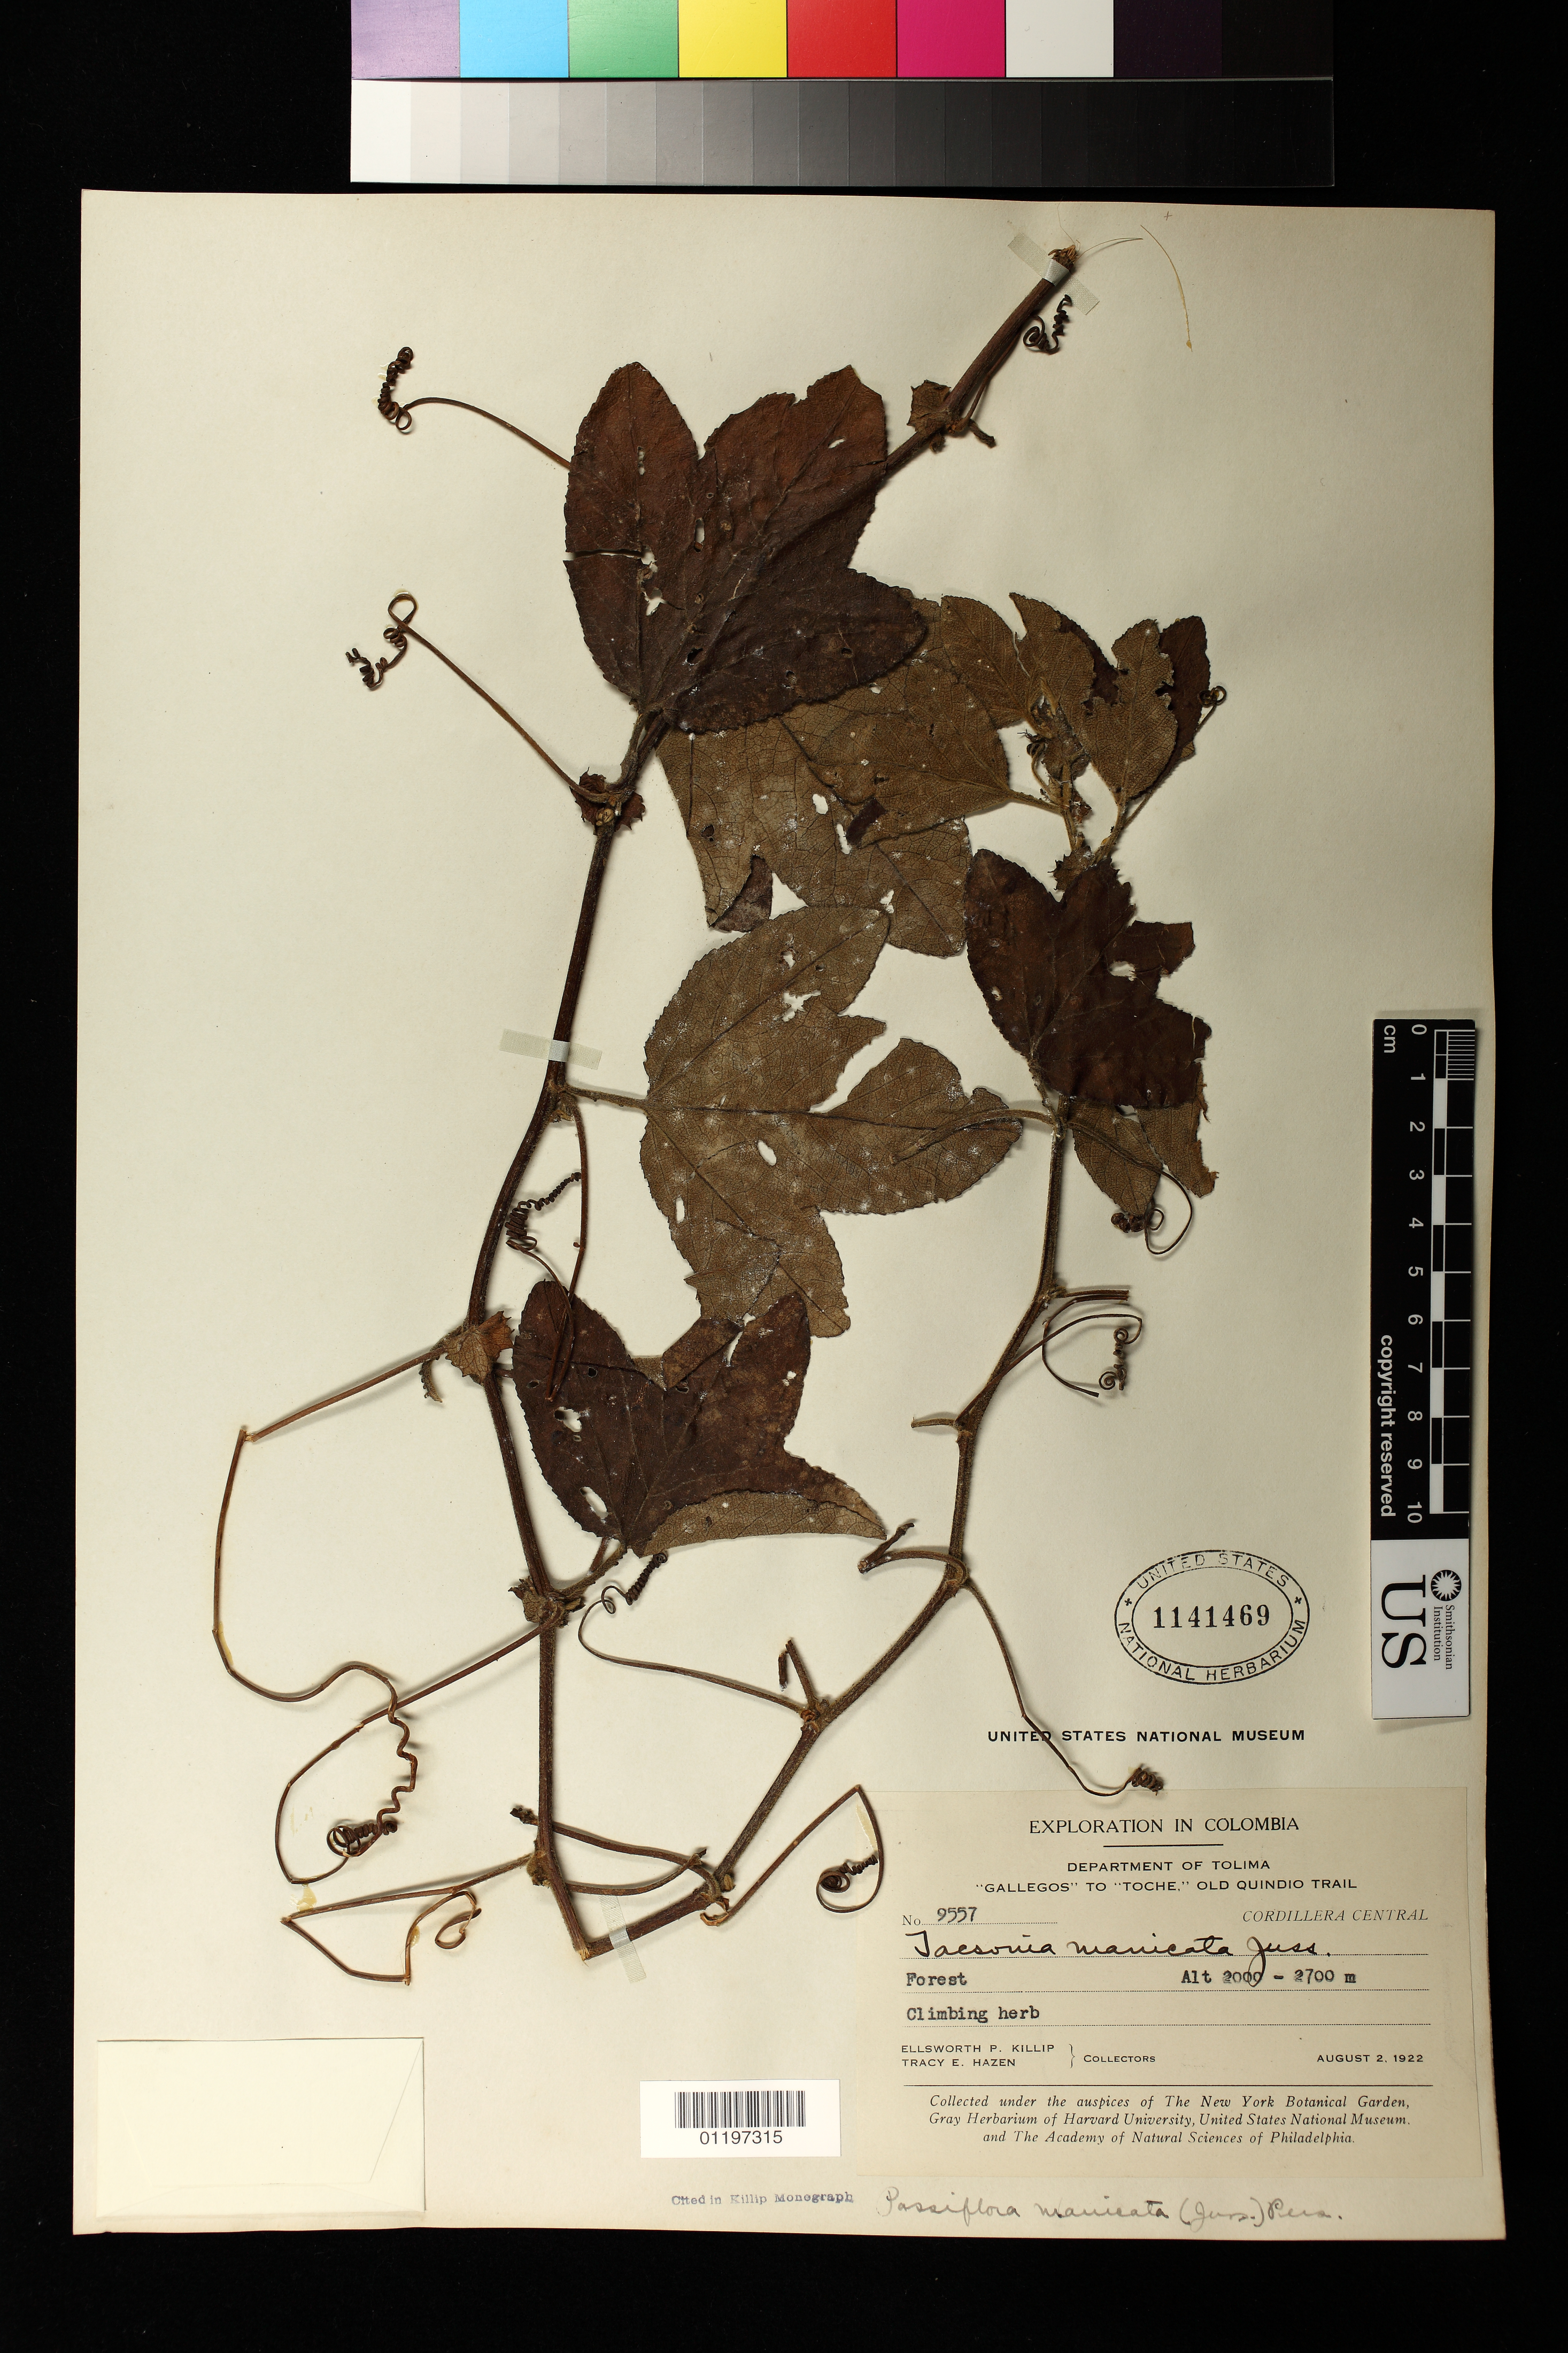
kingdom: Plantae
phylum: Tracheophyta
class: Magnoliopsida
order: Malpighiales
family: Passifloraceae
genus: Passiflora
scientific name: Passiflora manicata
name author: (Juss.) Pers.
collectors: E. P. Killip & T. E. Hazen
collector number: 9557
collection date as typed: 02 Aug 1922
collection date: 1922-08-02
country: Colombia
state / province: Tolima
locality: Gallegos to Toche, old Quindo Trail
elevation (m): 2000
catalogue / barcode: US 1141469